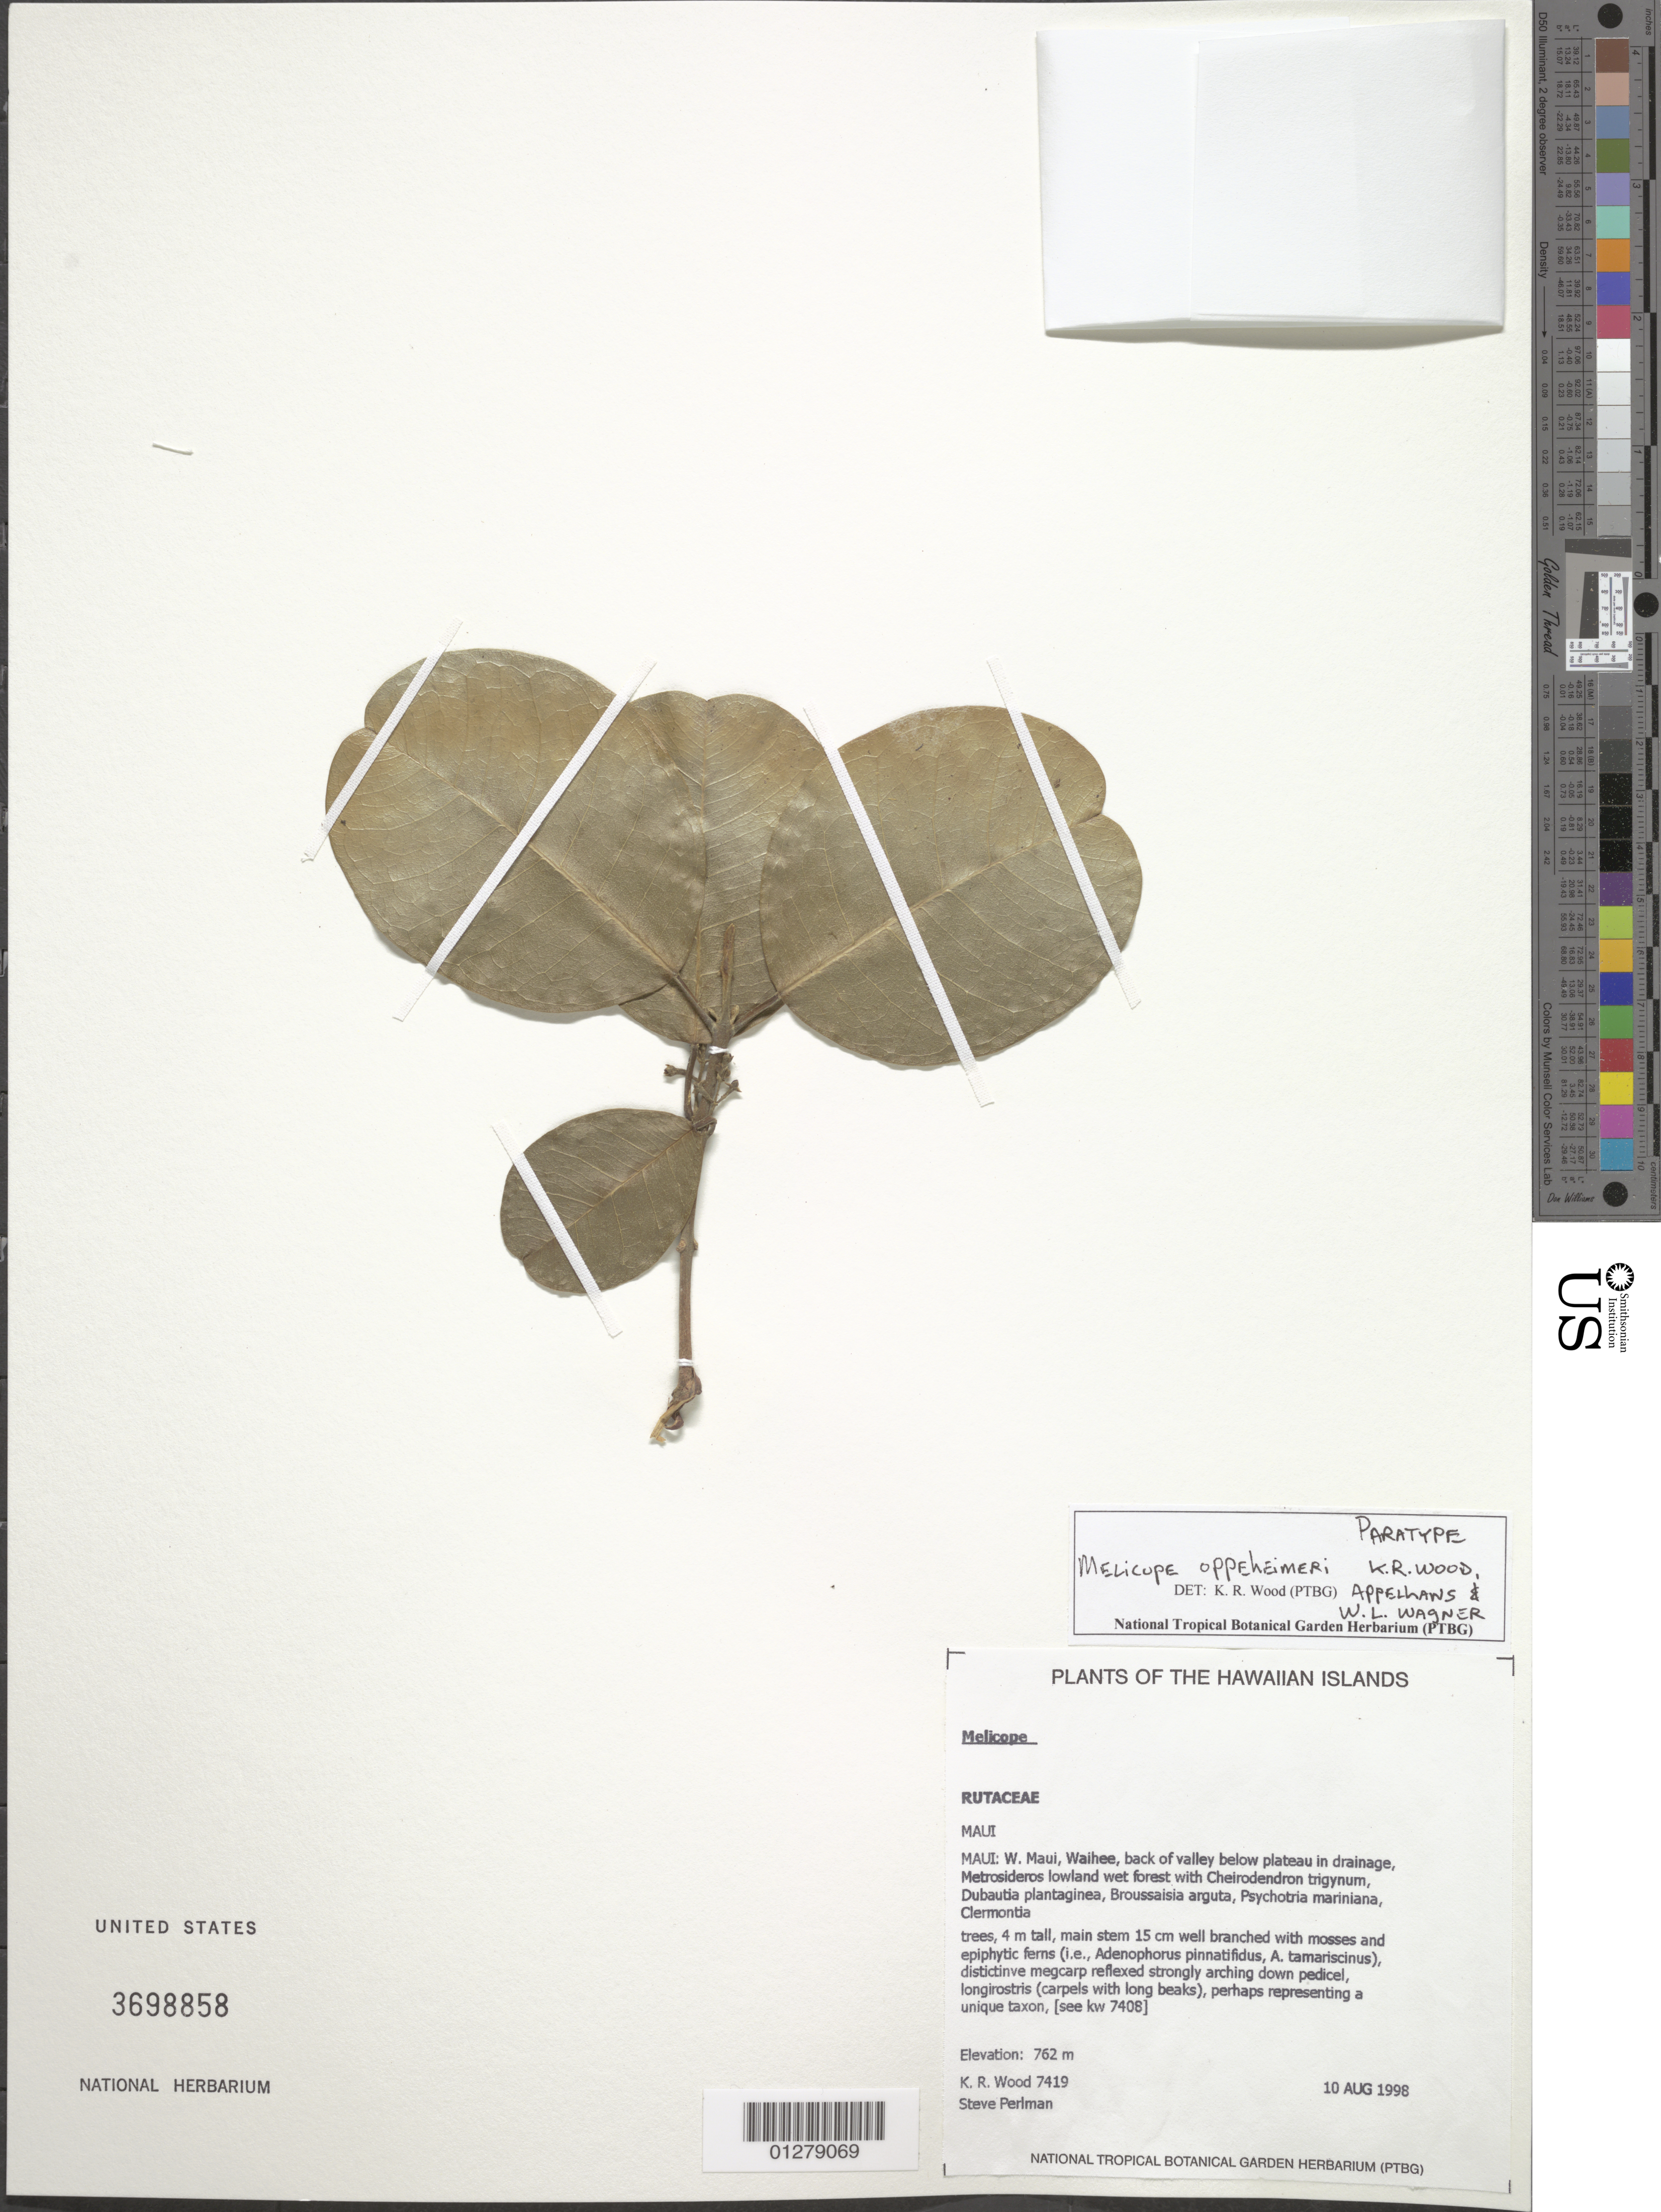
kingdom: Plantae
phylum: Tracheophyta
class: Magnoliopsida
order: Sapindales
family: Rutaceae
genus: Melicope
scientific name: Melicope oppenheimeri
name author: K.R. Wood et al.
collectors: K. R. Wood & S. P. Perlman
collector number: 7408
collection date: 1998-08-10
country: United States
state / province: Hawaii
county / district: Maui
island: Maui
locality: W Maui, Waihee, back of valley below plateau in drainage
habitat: Lowland wet forest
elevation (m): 762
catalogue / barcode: US 3698858